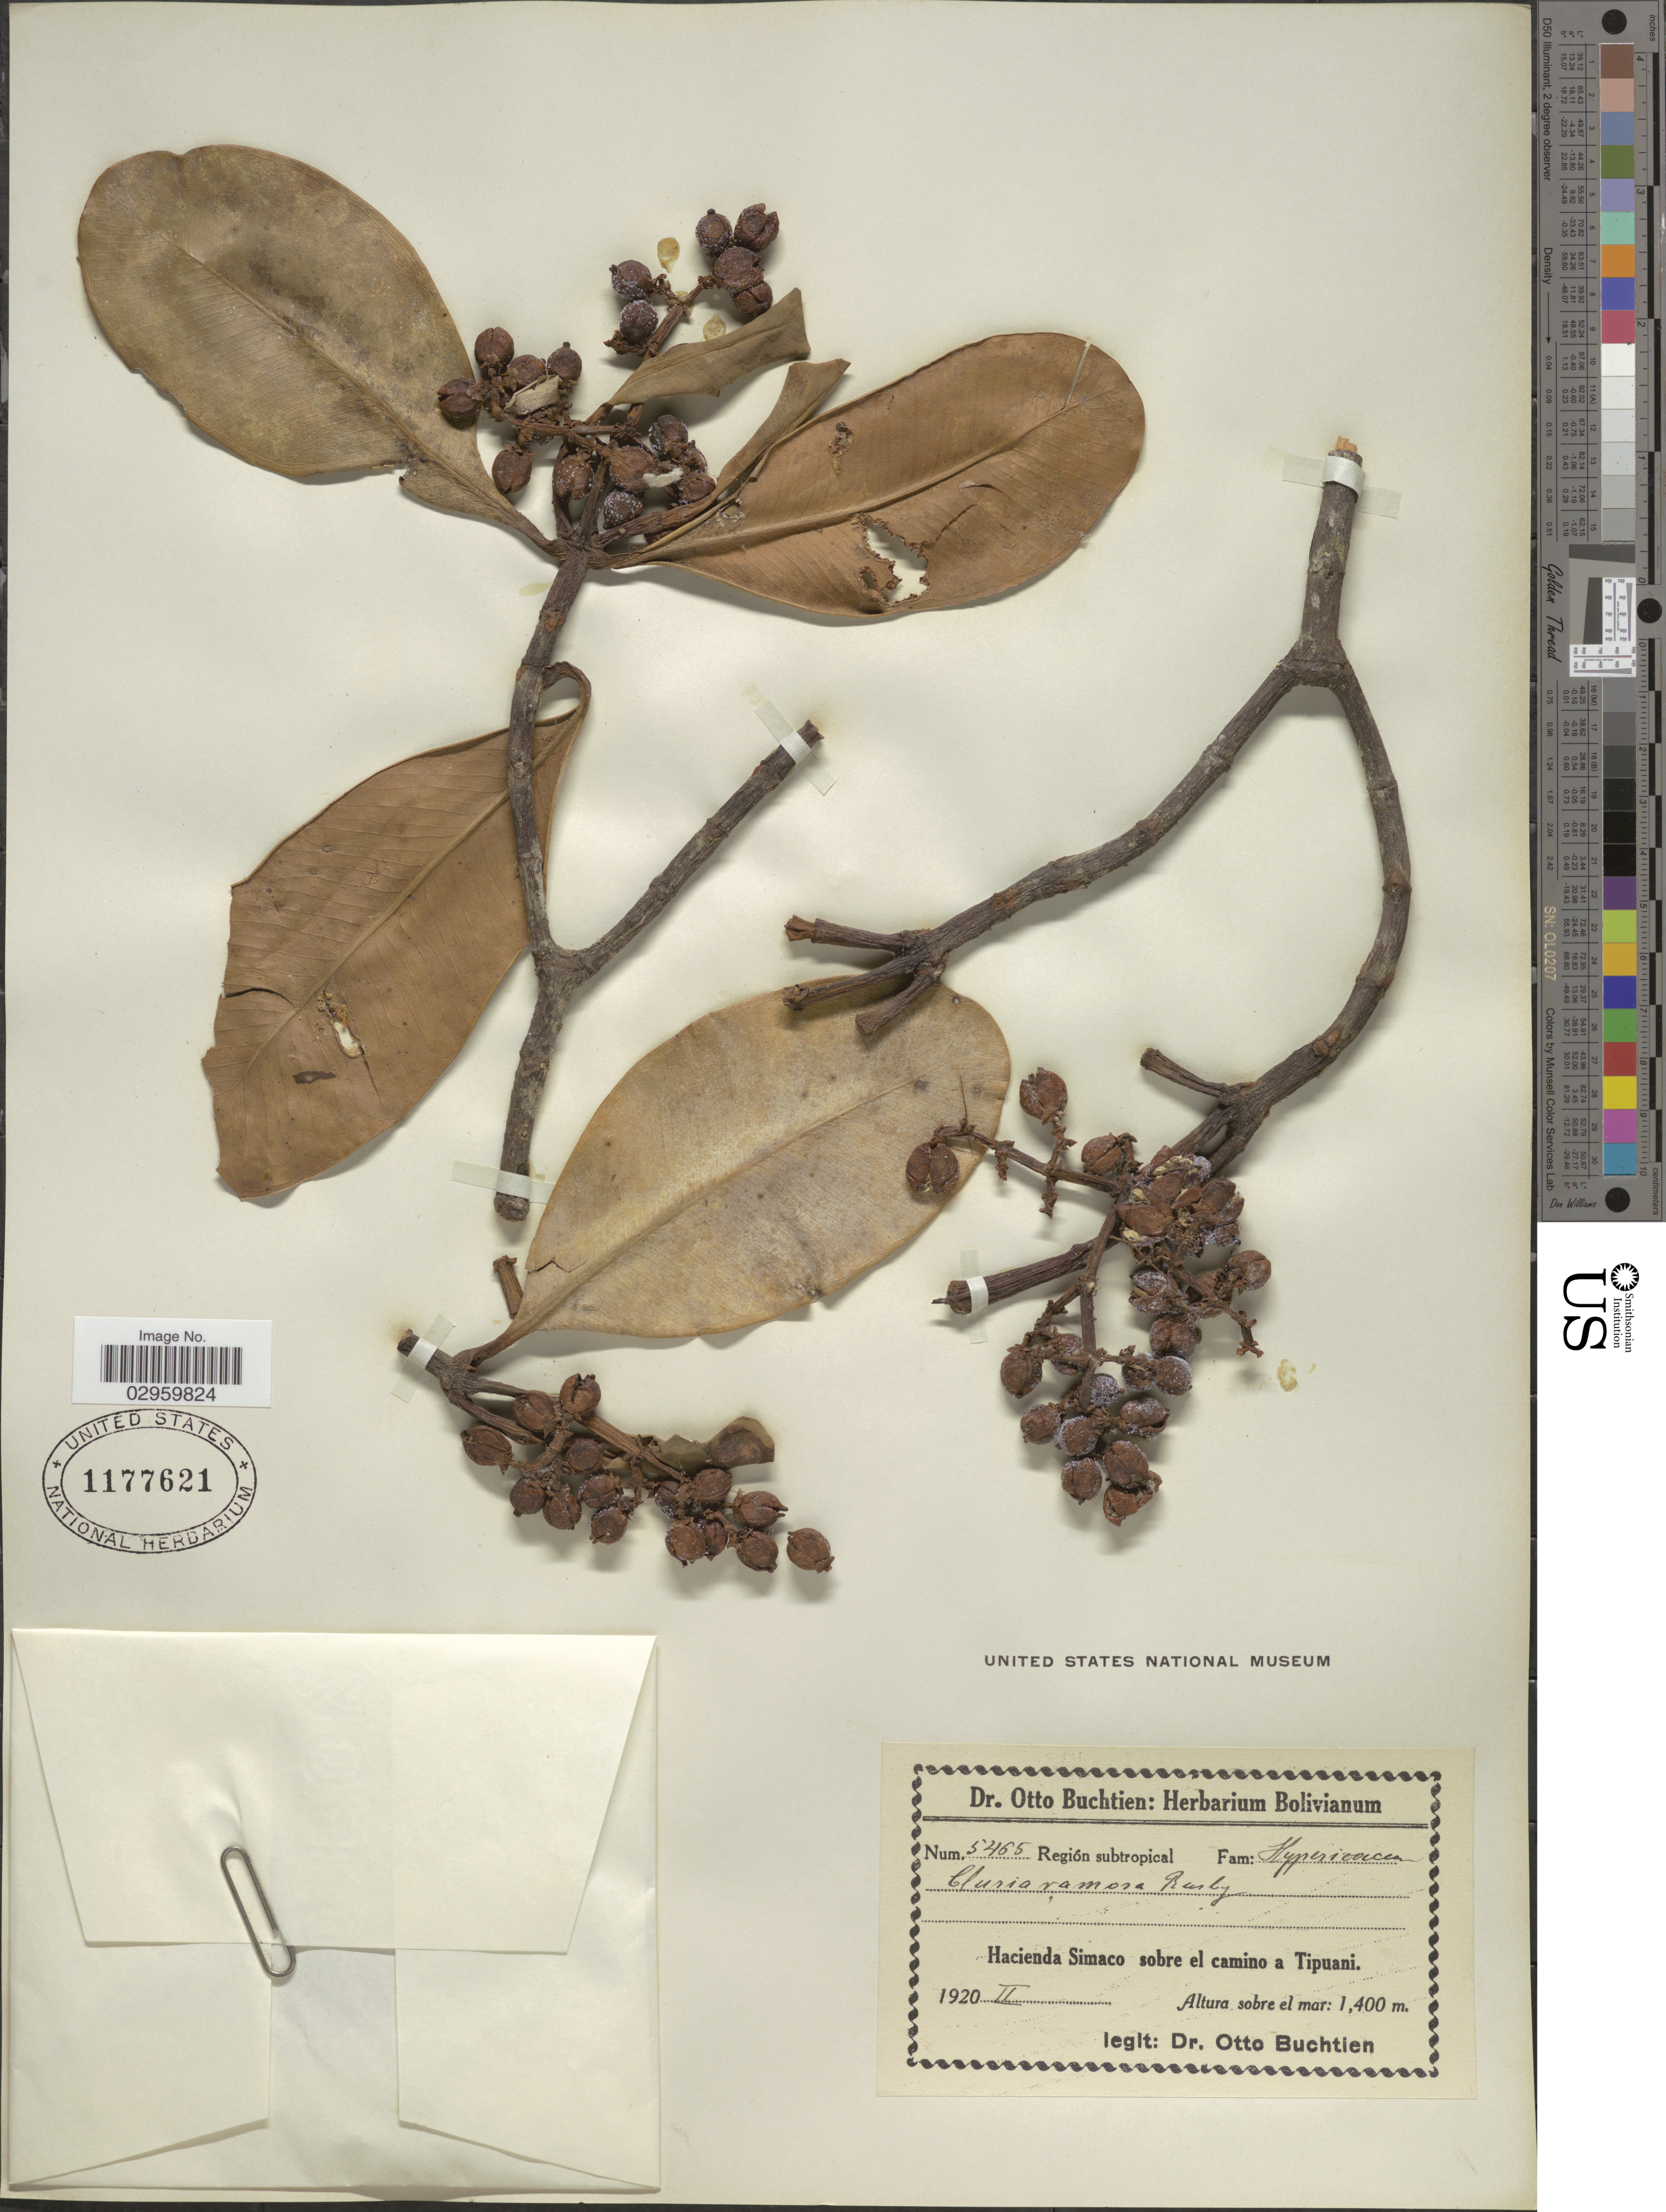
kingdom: Plantae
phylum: Tracheophyta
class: Magnoliopsida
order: Malpighiales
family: Clusiaceae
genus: Clusia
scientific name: Clusia ramosa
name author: Rusby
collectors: O. Buchtien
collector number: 5465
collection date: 1920-02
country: Bolivia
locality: Hacienda Simaco sobre el camino a Tipuani.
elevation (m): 1400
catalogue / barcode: US 1177621